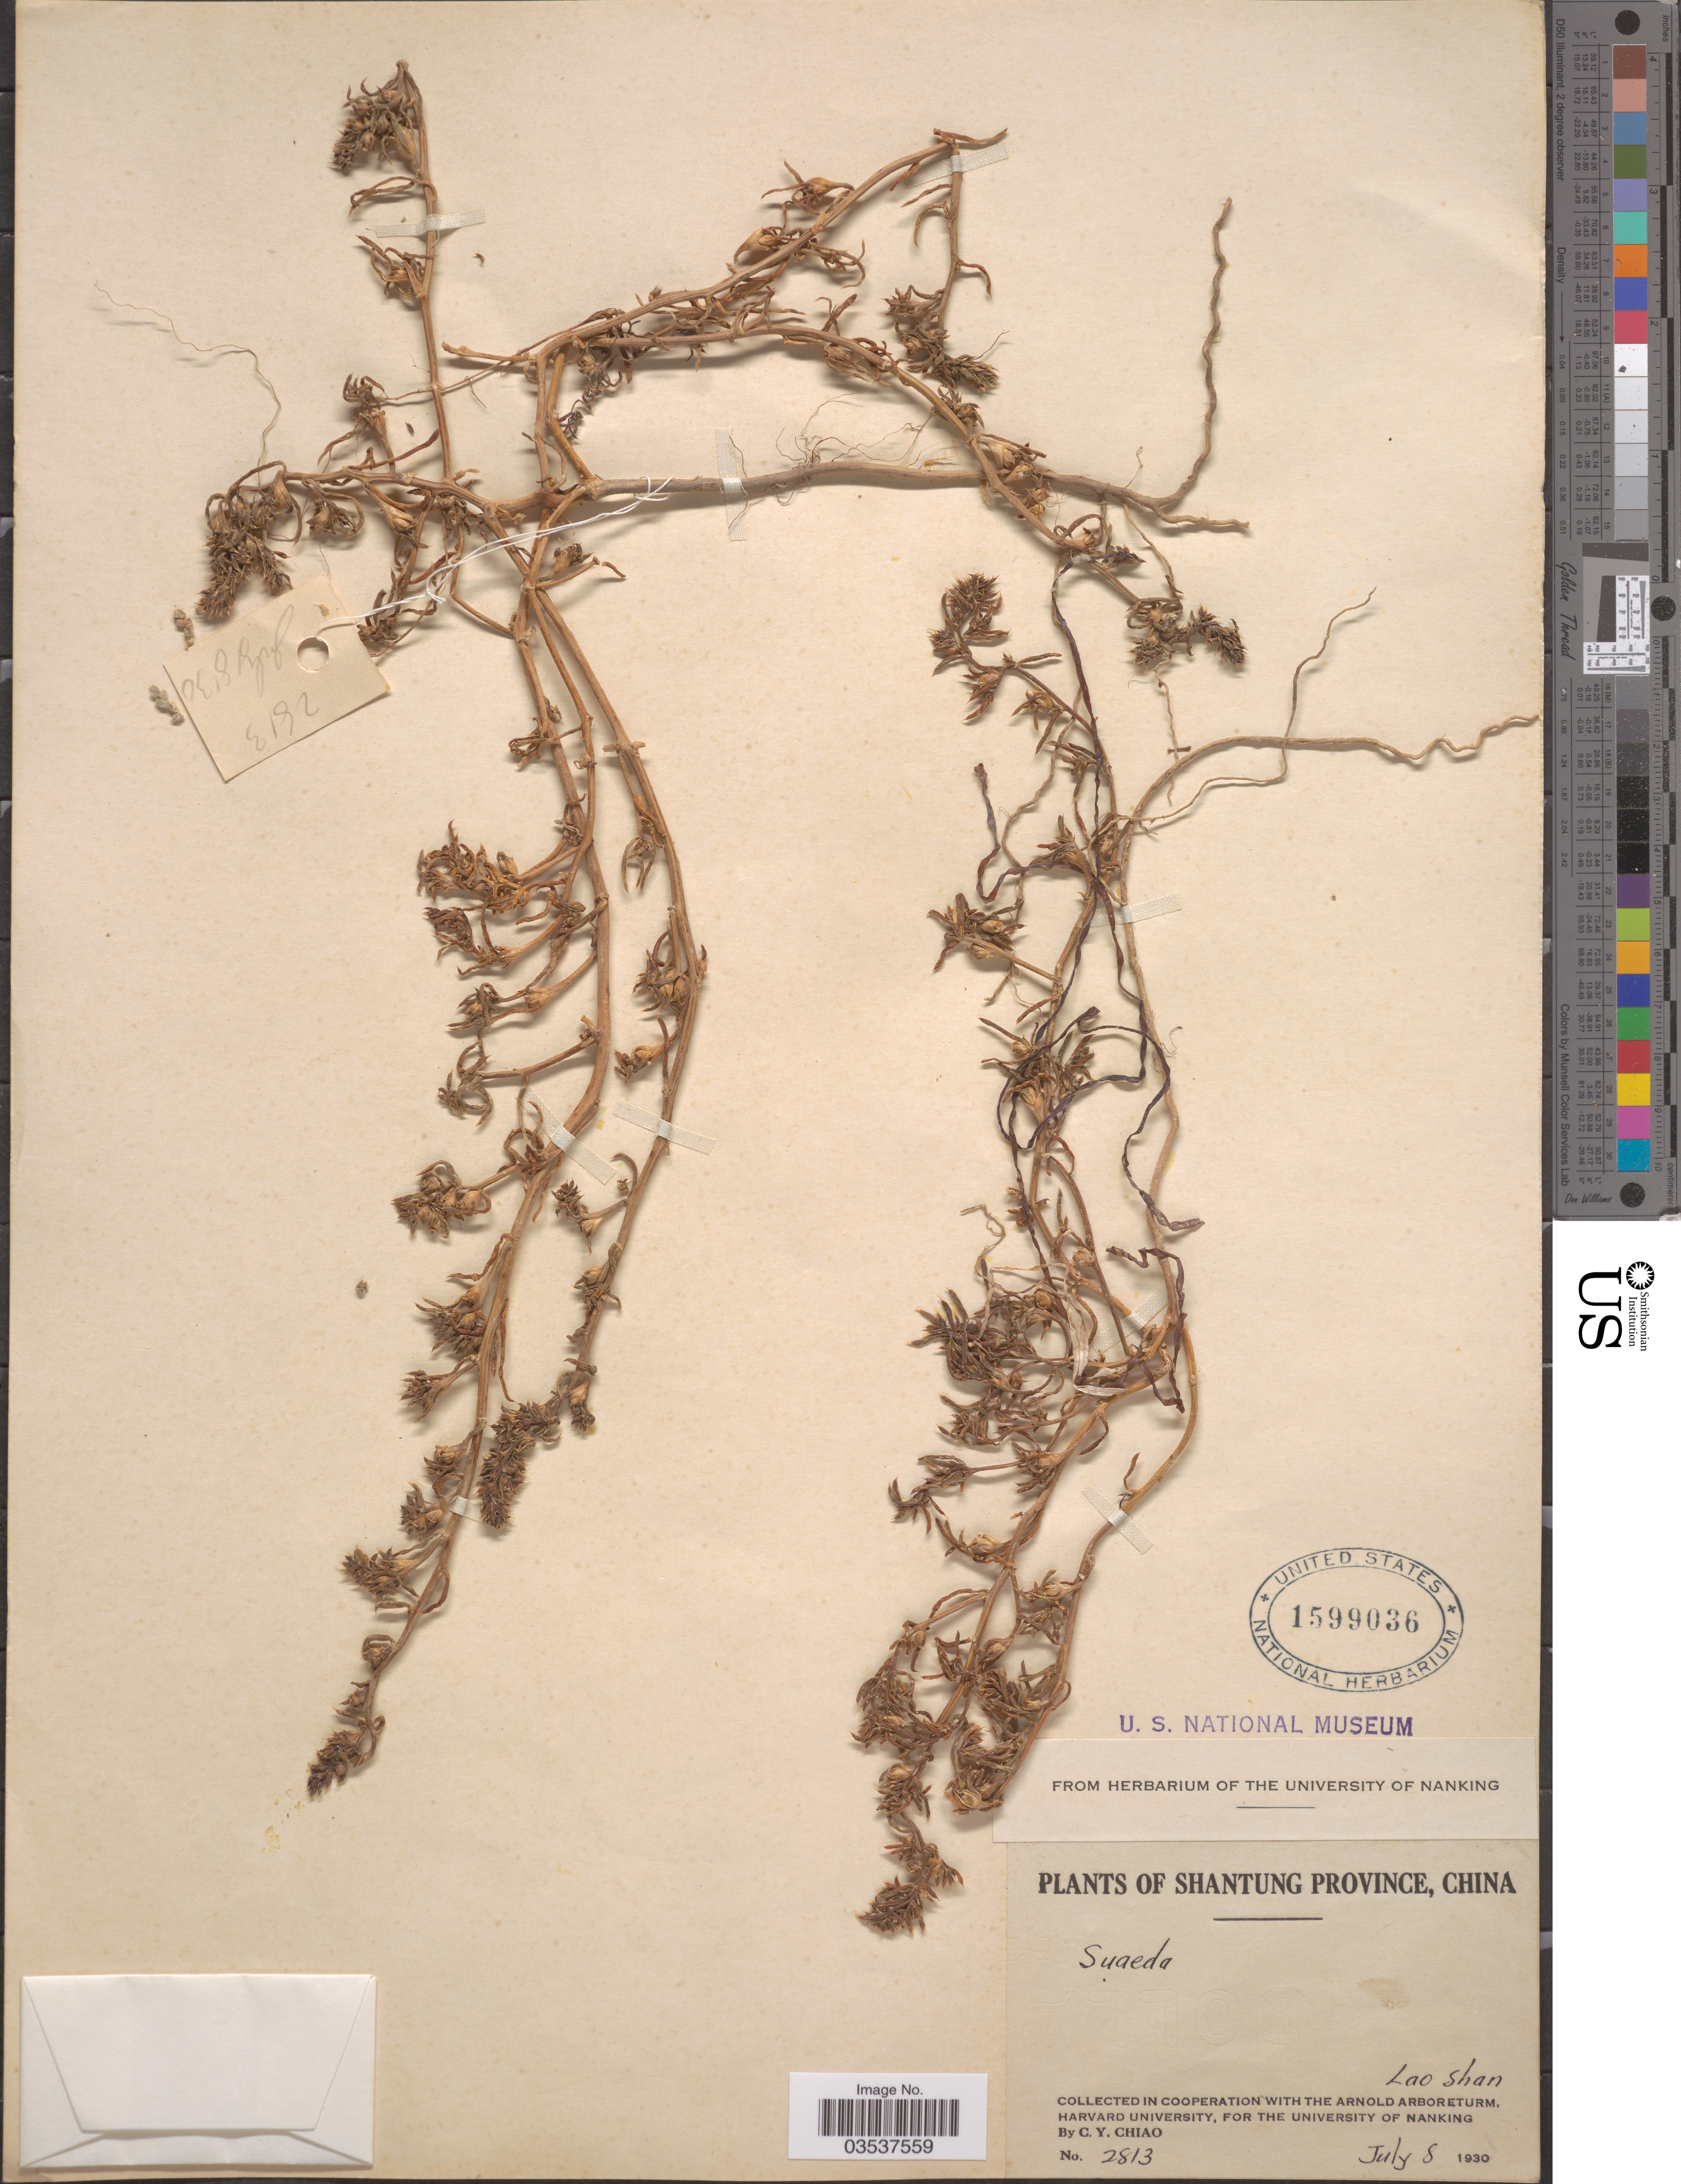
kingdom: Plantae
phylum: Tracheophyta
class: Magnoliopsida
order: Caryophyllales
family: Amaranthaceae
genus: Suaeda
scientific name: Suaeda sp.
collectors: C. Y. Chiao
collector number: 2813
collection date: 1930-07-08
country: China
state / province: Shandong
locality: Shantung Province. Lao Shan.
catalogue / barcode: US 1599036